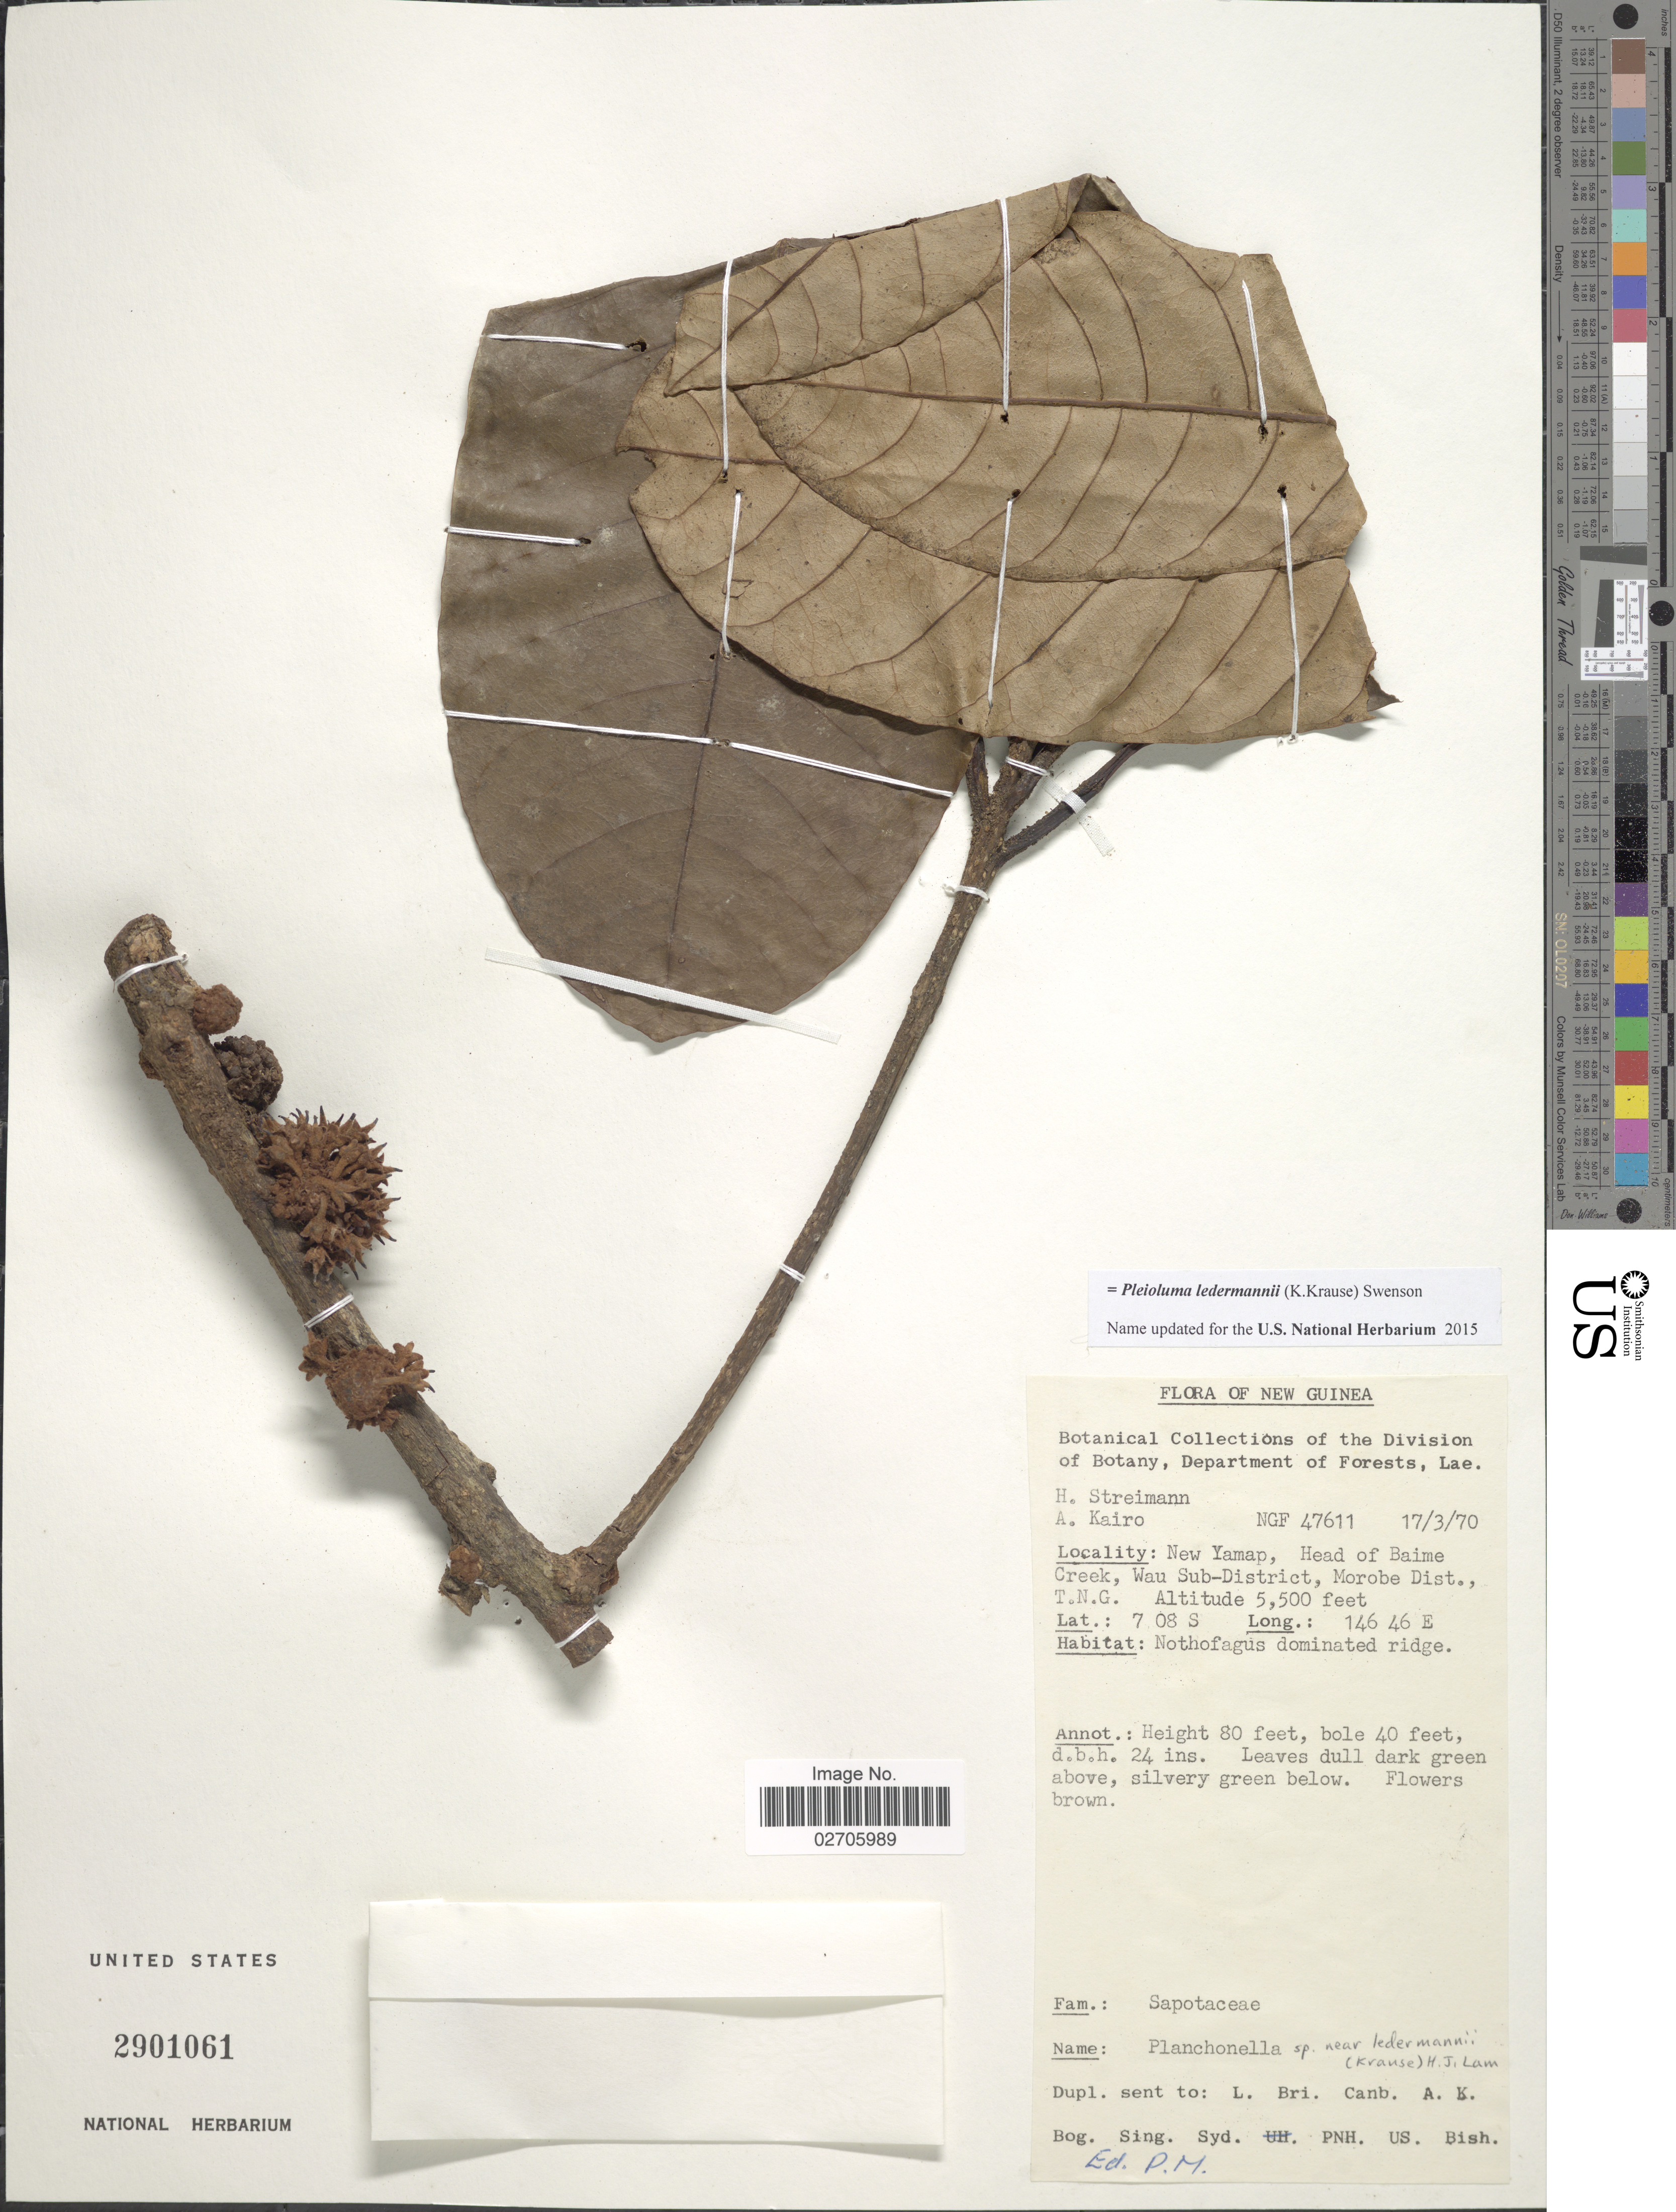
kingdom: Plantae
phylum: Tracheophyta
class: Magnoliopsida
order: Ericales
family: Sapotaceae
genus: Pleioluma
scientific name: Pleioluma ledermannii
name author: (K. Krause) Swenson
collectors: H. Streimann & A. Kairo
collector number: NGF 47611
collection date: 1970-03-17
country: Papua New Guinea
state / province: Morobe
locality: New Guinea. New Yamap, Head of Baime Creek, Wau Sub-District, Morobe Dist., T.N.G.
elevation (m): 1676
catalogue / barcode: US 2901061